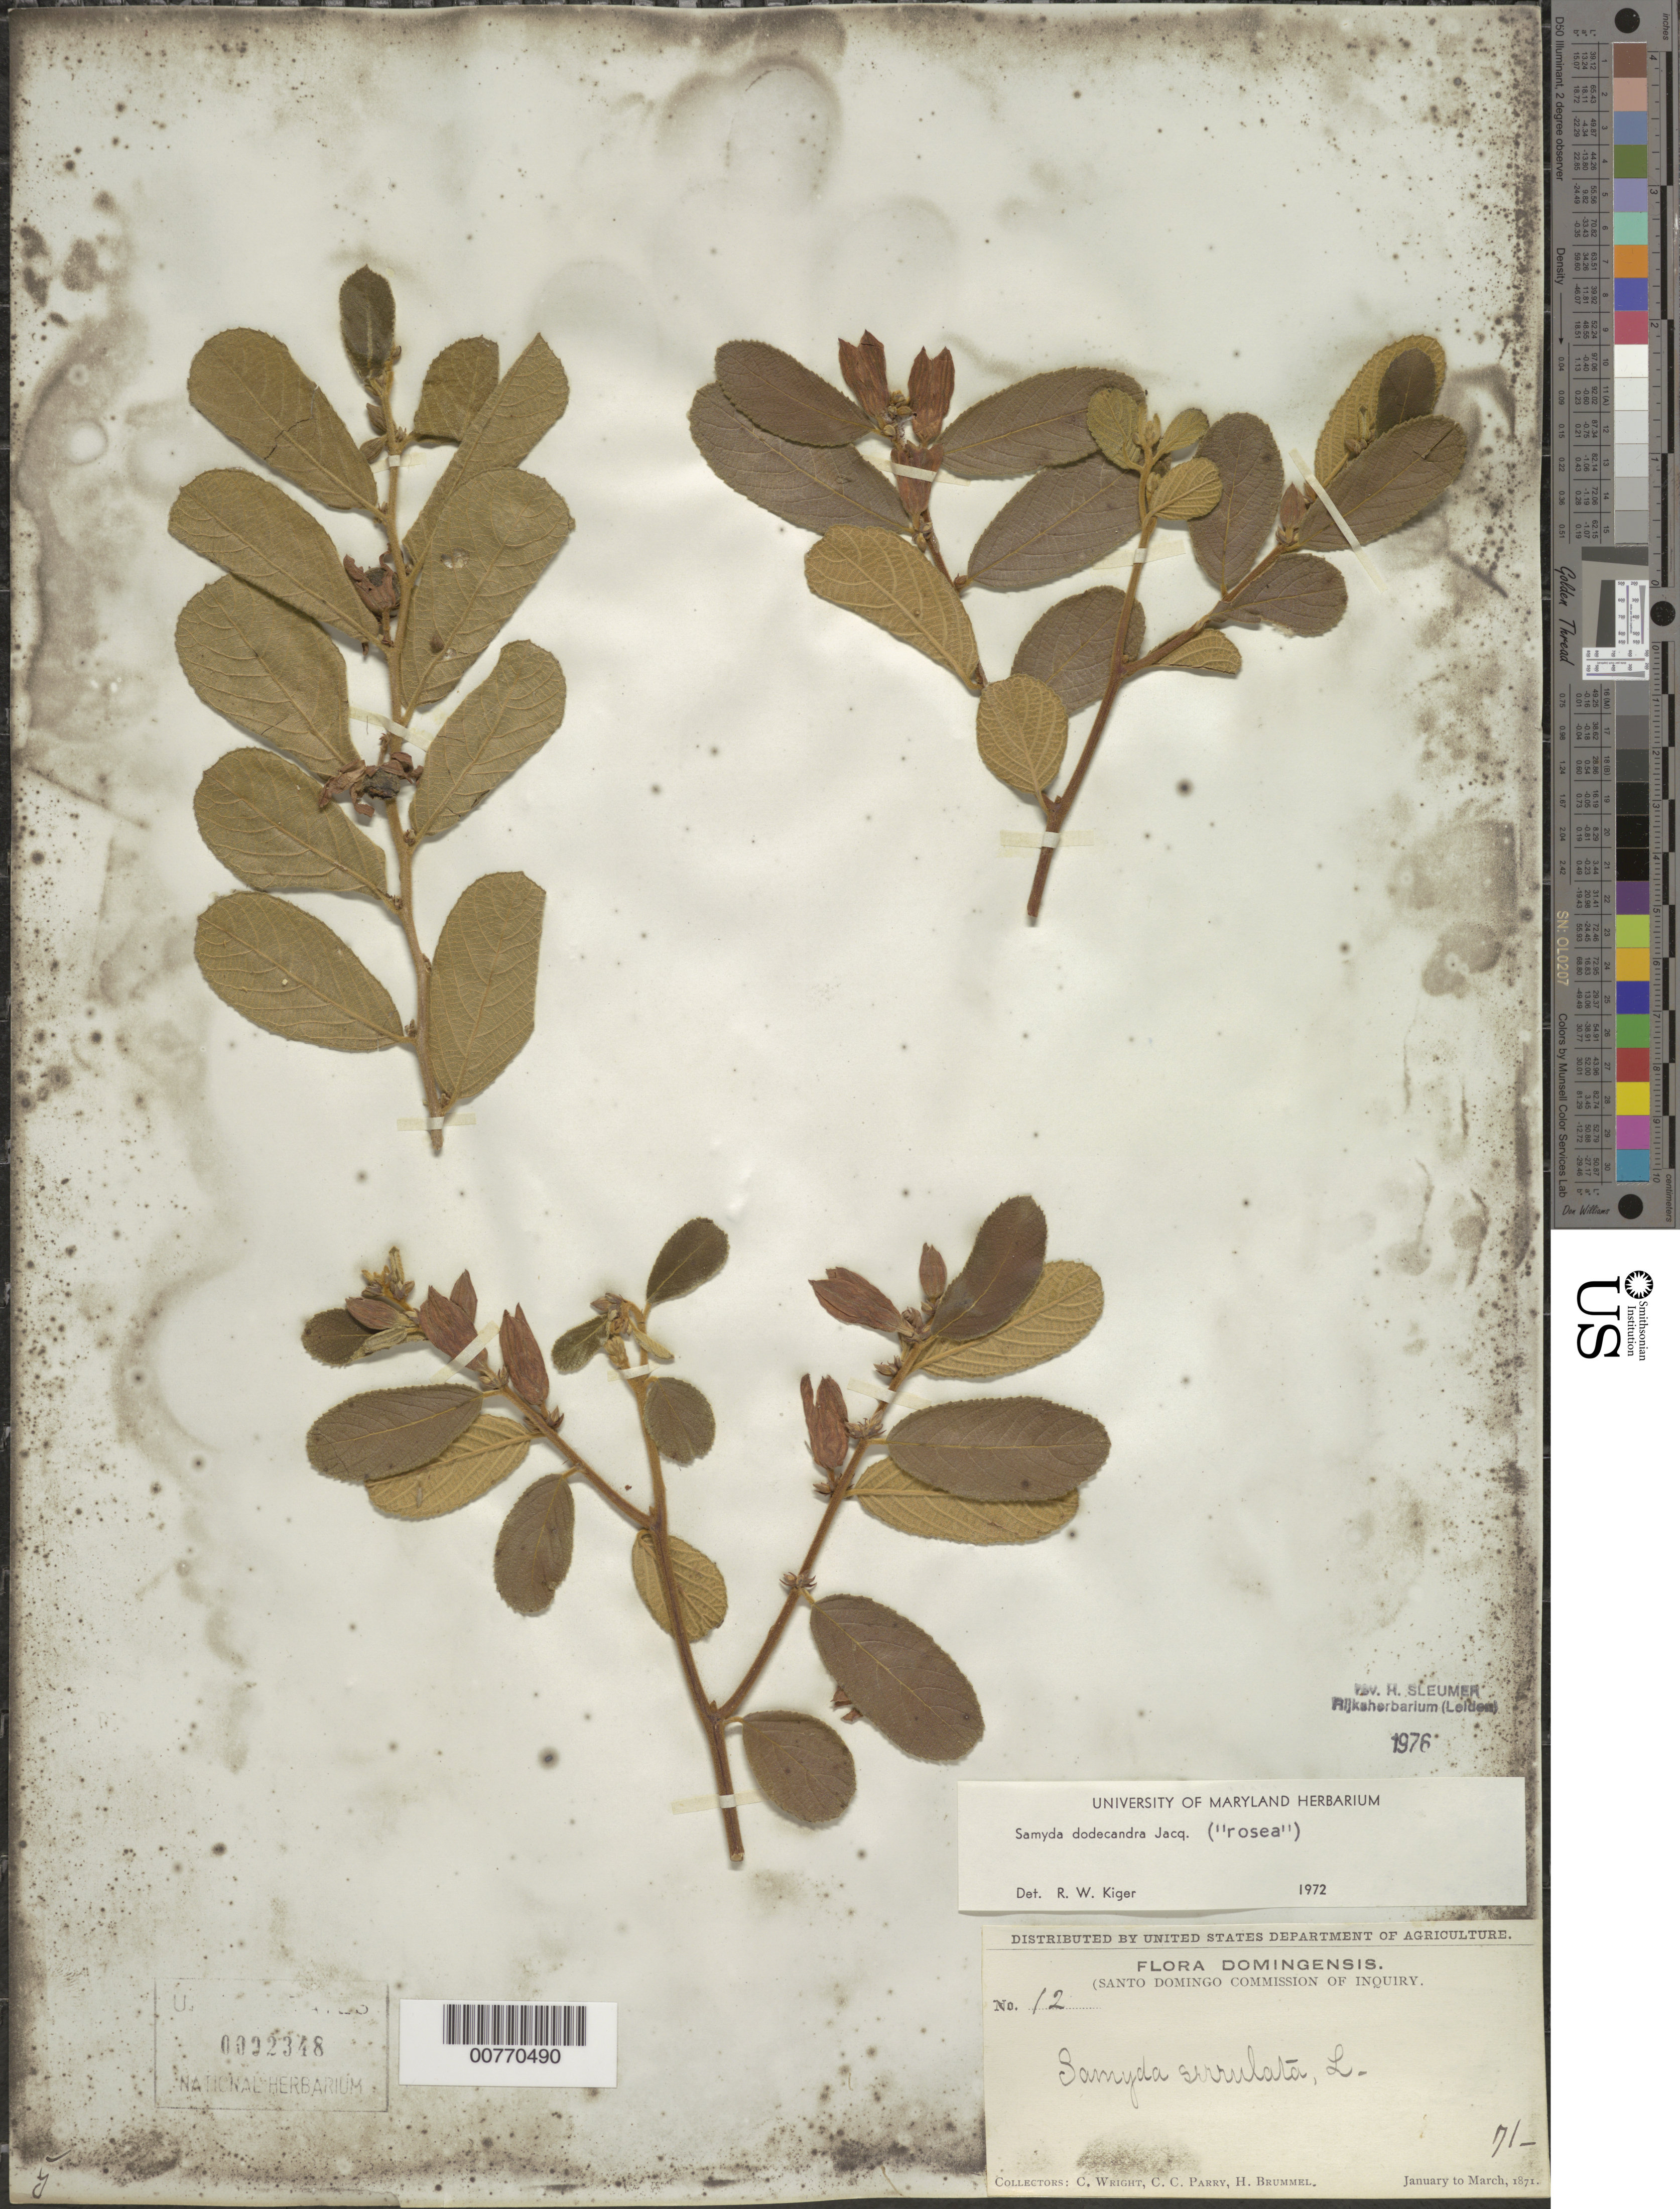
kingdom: Plantae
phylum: Tracheophyta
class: Magnoliopsida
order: Malpighiales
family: Salicaceae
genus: Casearia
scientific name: Casearia dodecandra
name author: (Jacq.) T. Samar. & M.H. Alford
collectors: C. Wright, C. C. Parry & H. Brummel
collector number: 12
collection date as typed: Jan 1871 to -- Mar 1871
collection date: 1871-01/1871-03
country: Dominican Republic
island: Hispaniola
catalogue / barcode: US 92348